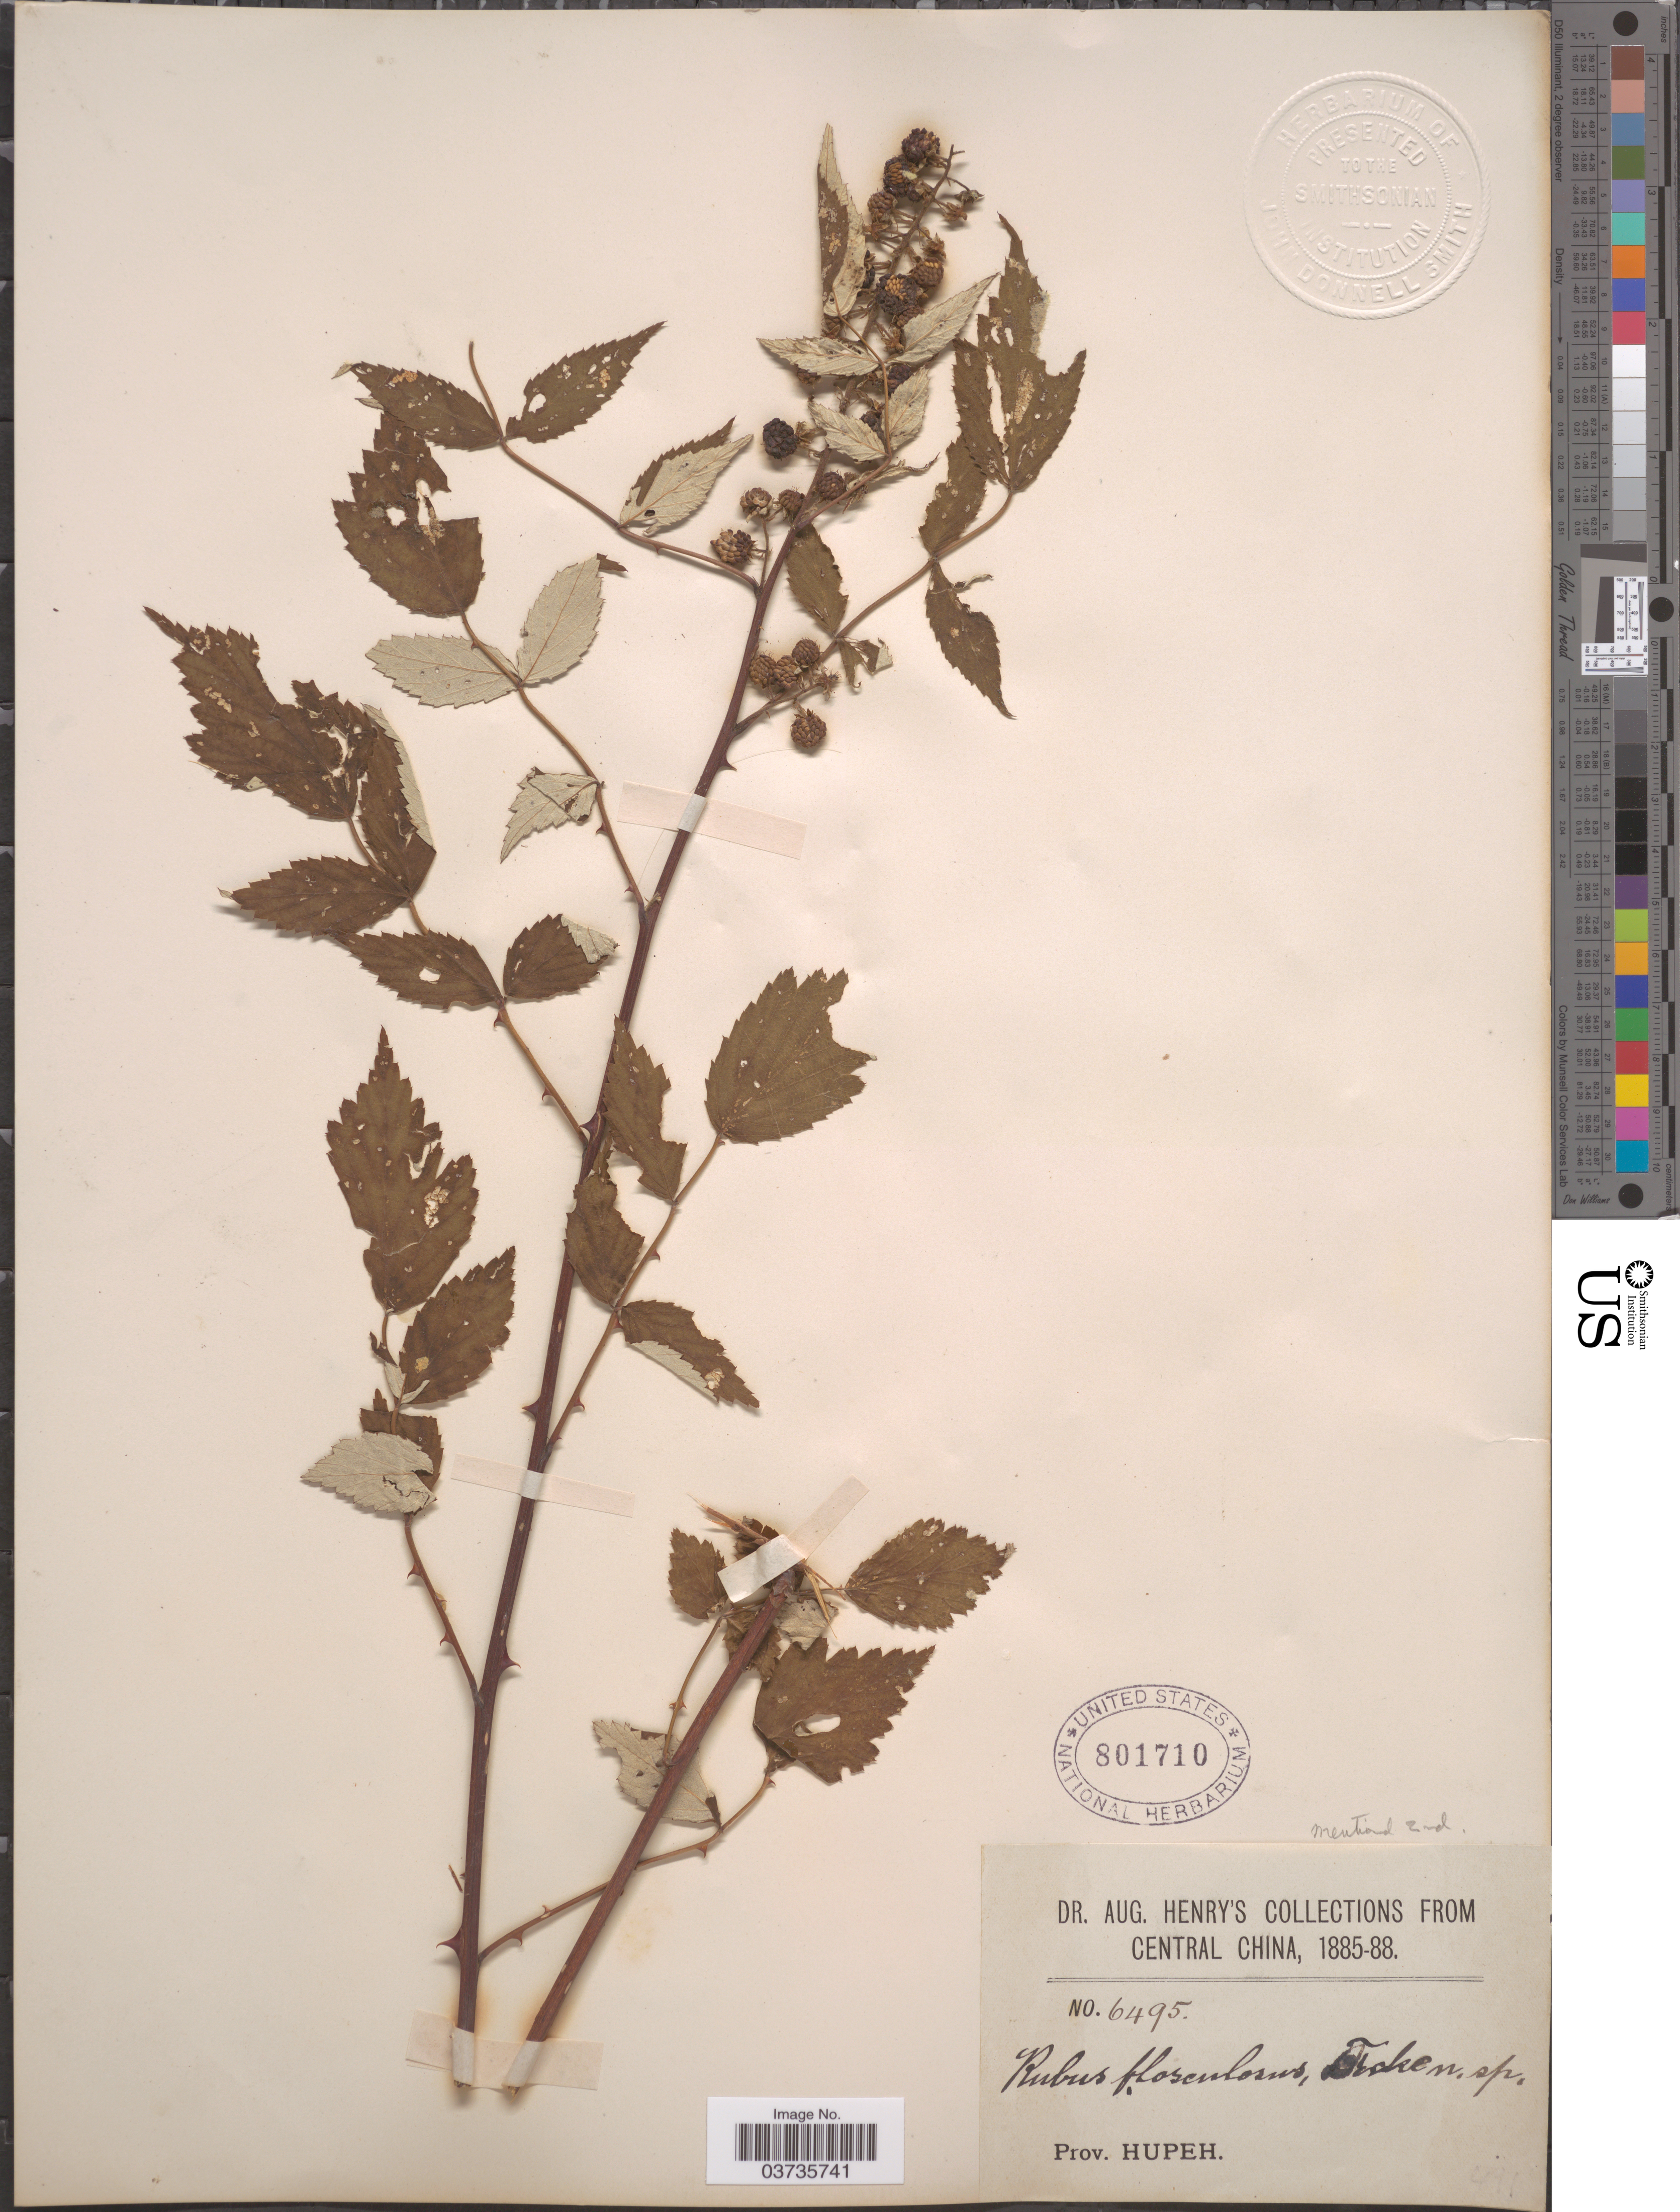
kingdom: Plantae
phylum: Tracheophyta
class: Magnoliopsida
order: Rosales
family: Rosaceae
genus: Rubus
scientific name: Rubus flosculosus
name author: Focke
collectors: A. Henry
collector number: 6495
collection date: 1885/1888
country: China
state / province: Hubei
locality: Central China. Prov. Hupeh.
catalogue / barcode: US 801710